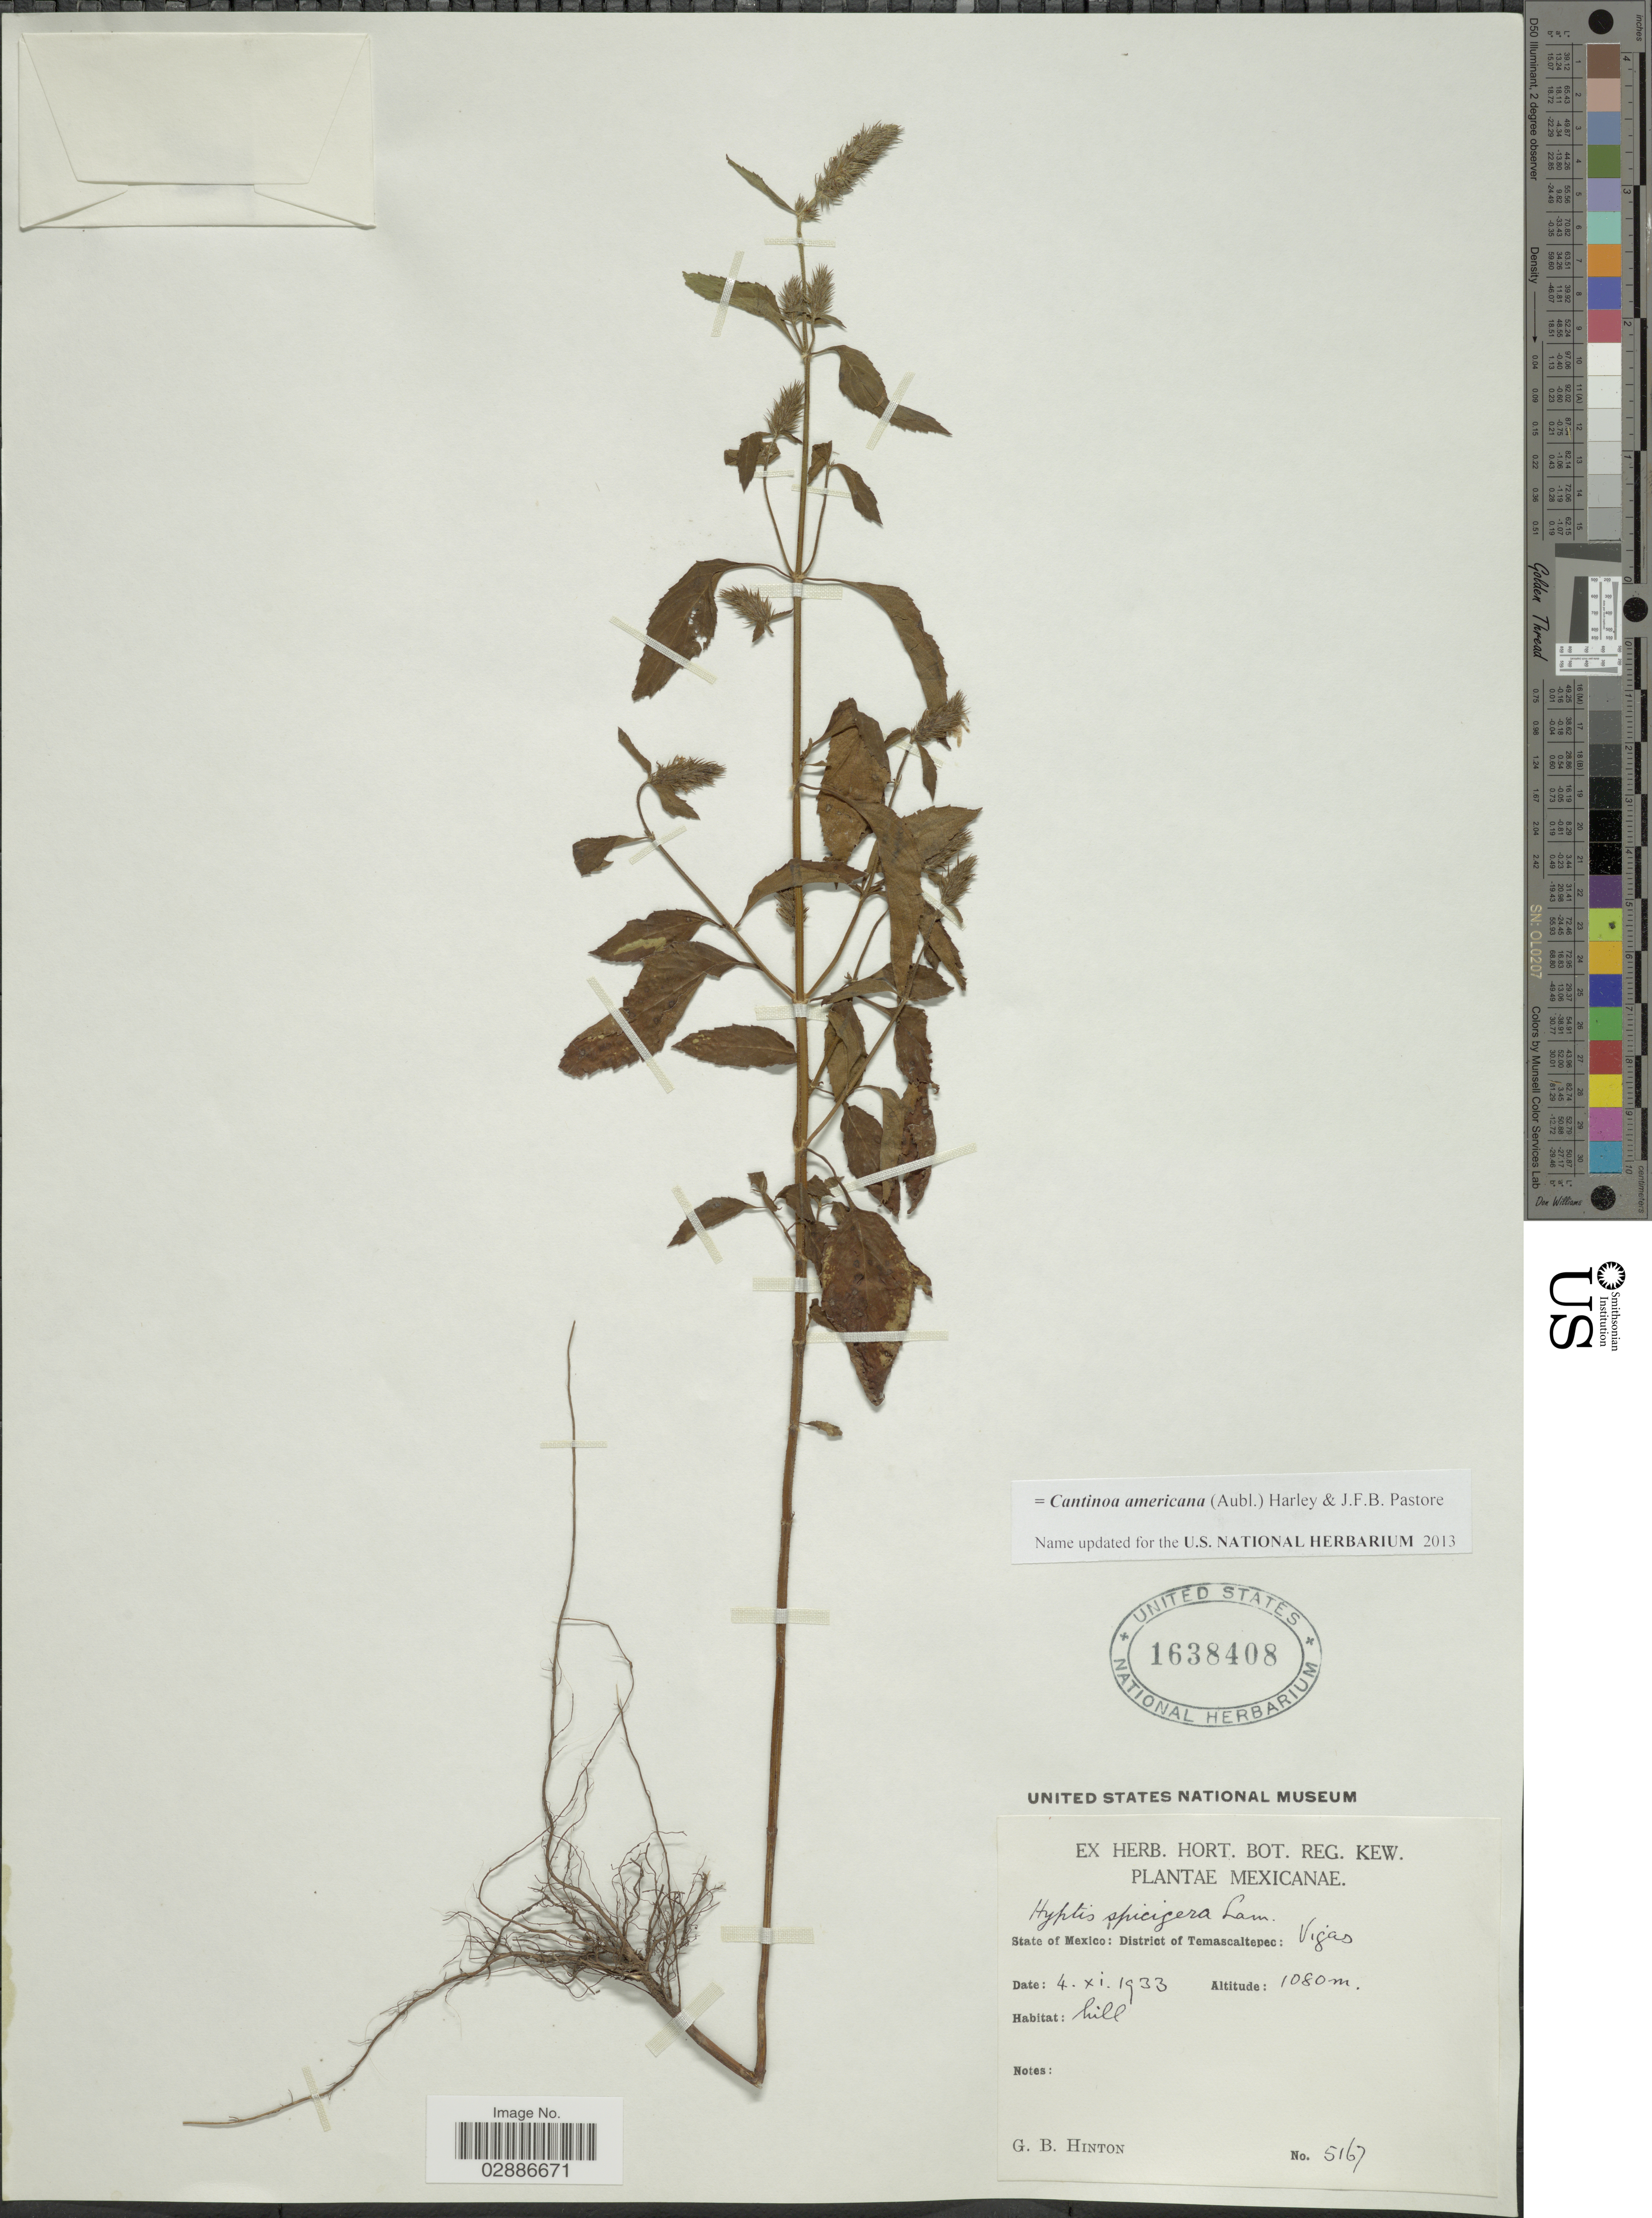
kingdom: Plantae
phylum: Tracheophyta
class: Magnoliopsida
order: Lamiales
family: Lamiaceae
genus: Cantinoa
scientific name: Cantinoa americana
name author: (Aubl.) Harley & J.F.B. Pastore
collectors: G. B. Hinton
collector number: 5167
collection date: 1933-11-04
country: Mexico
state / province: México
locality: District of Temascaltepec: Vigas.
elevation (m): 1080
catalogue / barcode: US 1638408